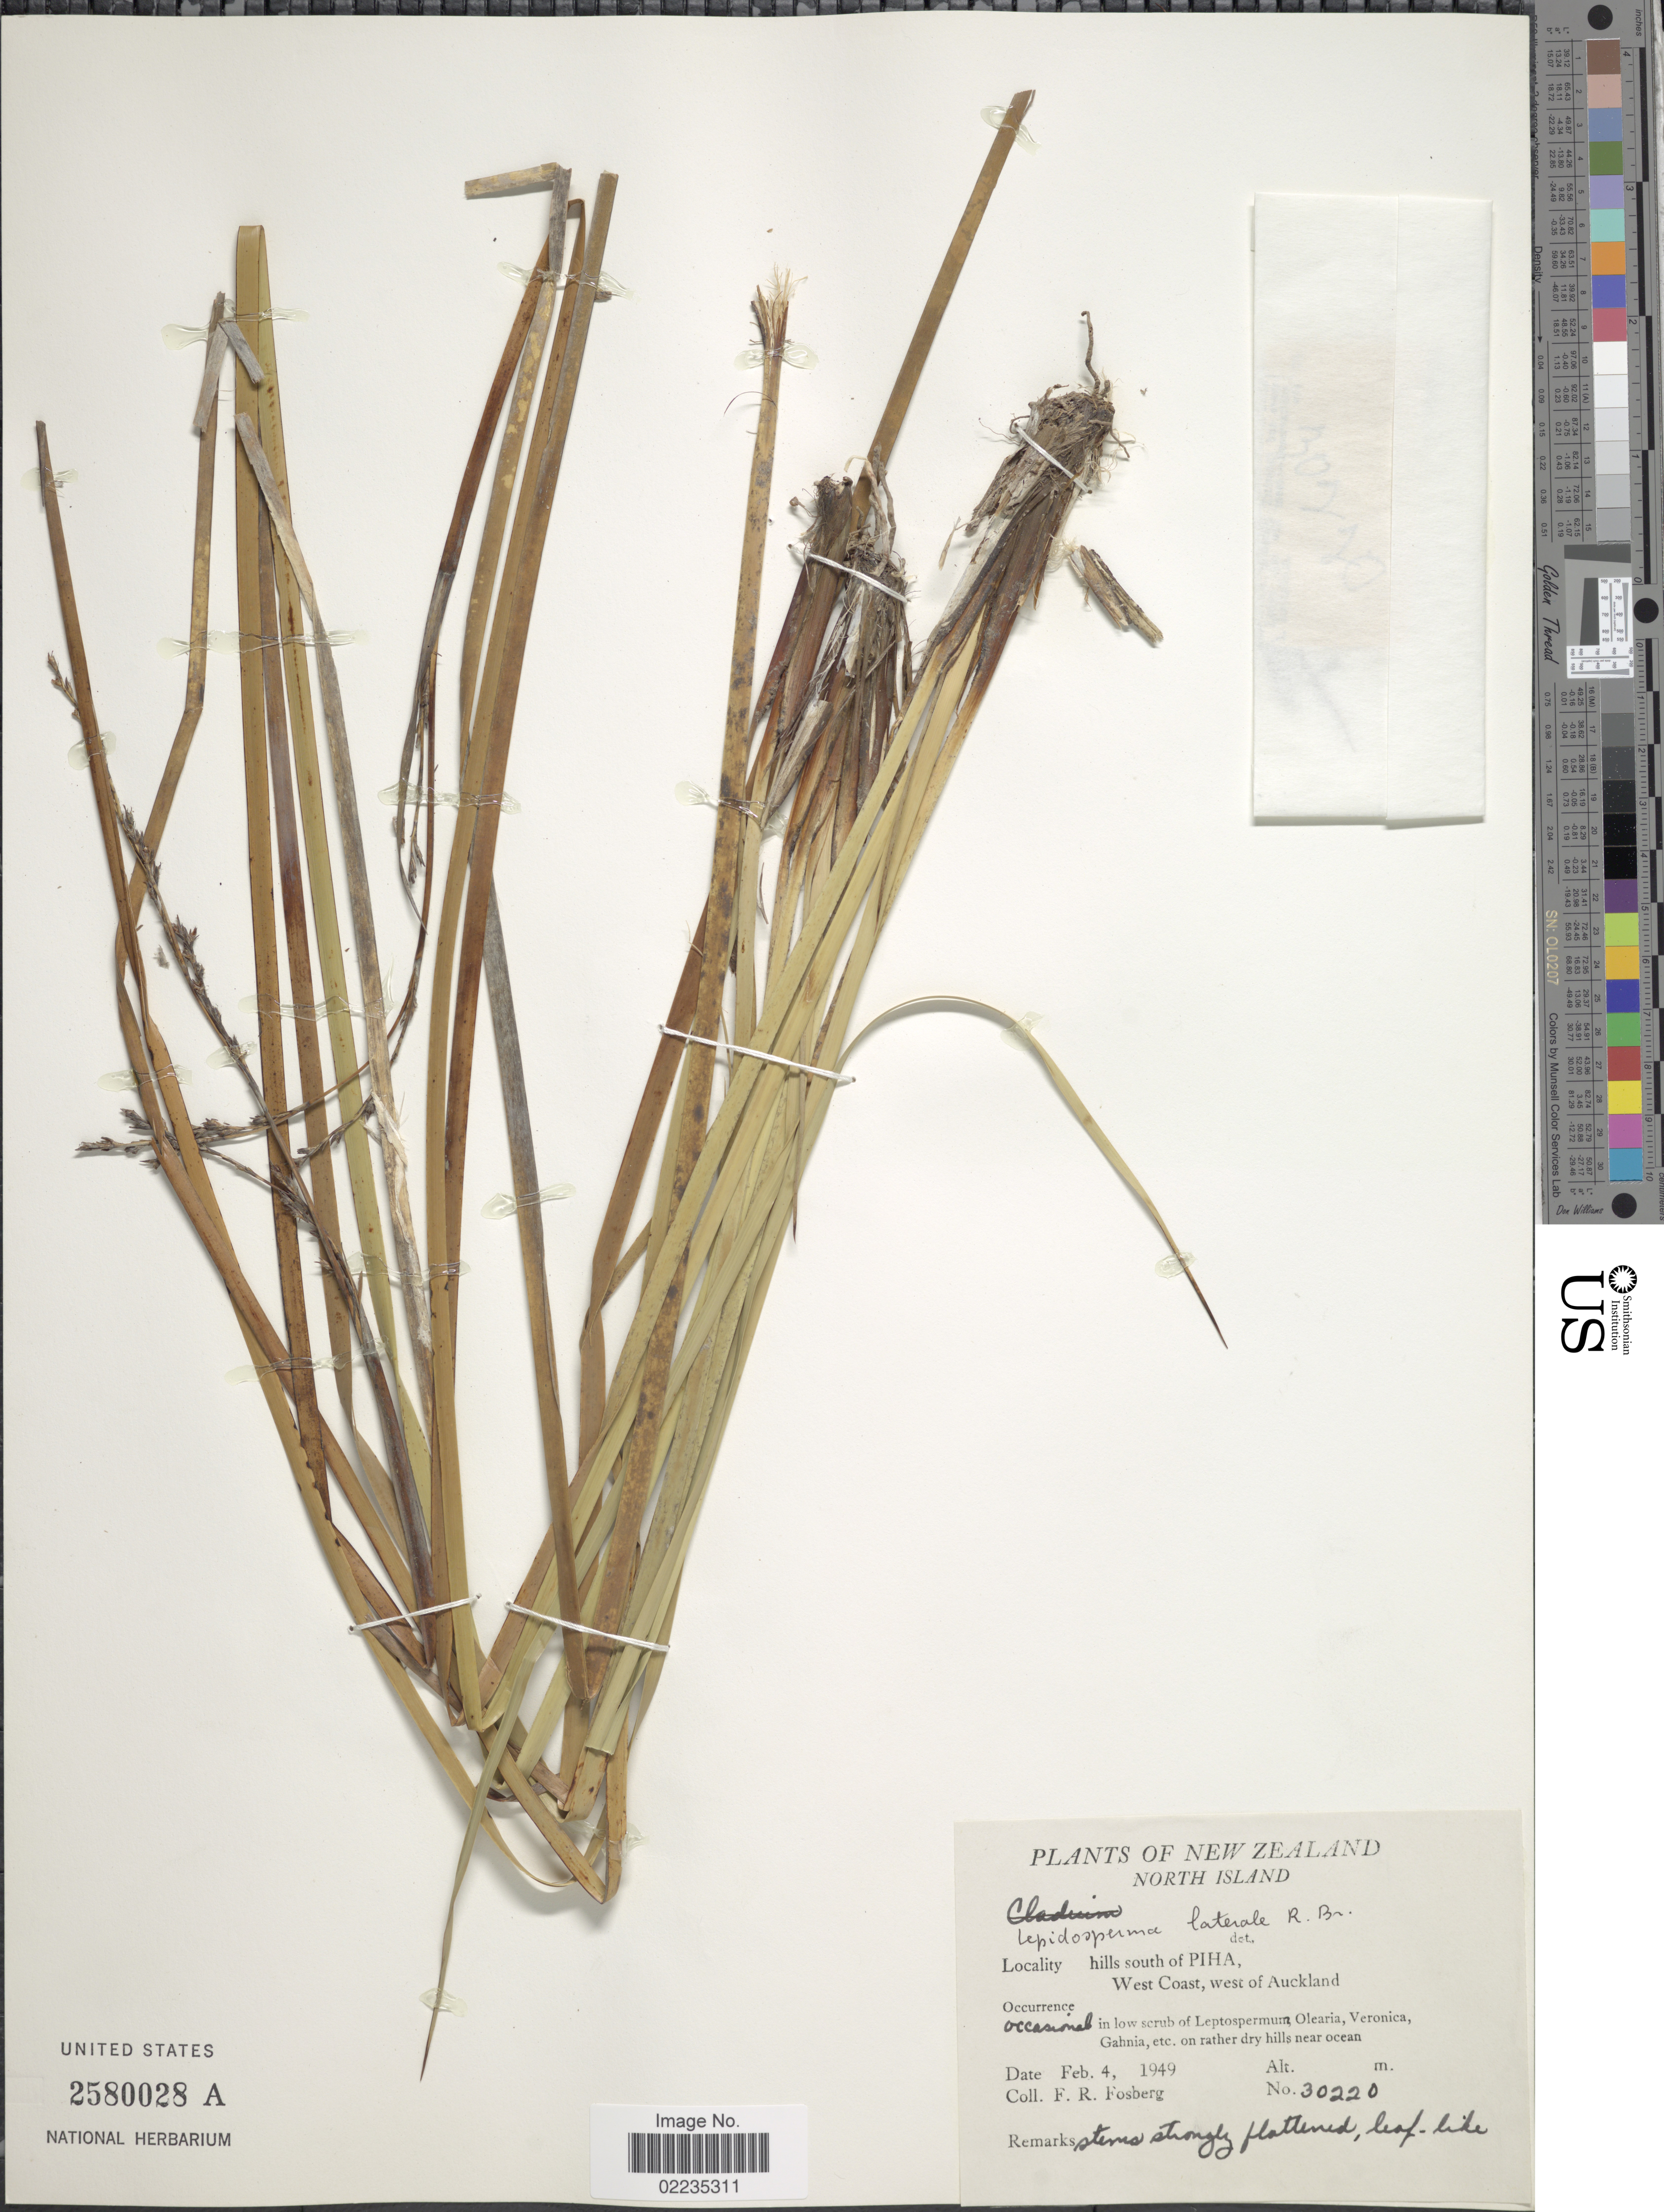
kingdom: Plantae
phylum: Tracheophyta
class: Liliopsida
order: Poales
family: Cyperaceae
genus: Lepidosperma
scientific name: Lepidosperma laterale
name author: R. Br.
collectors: F. R. Fosberg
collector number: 30220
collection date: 1949-02-04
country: New Zealand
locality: New Zealand, North Island, hills south of Piha, West Coast, west of Auckland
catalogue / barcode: US 2580028A